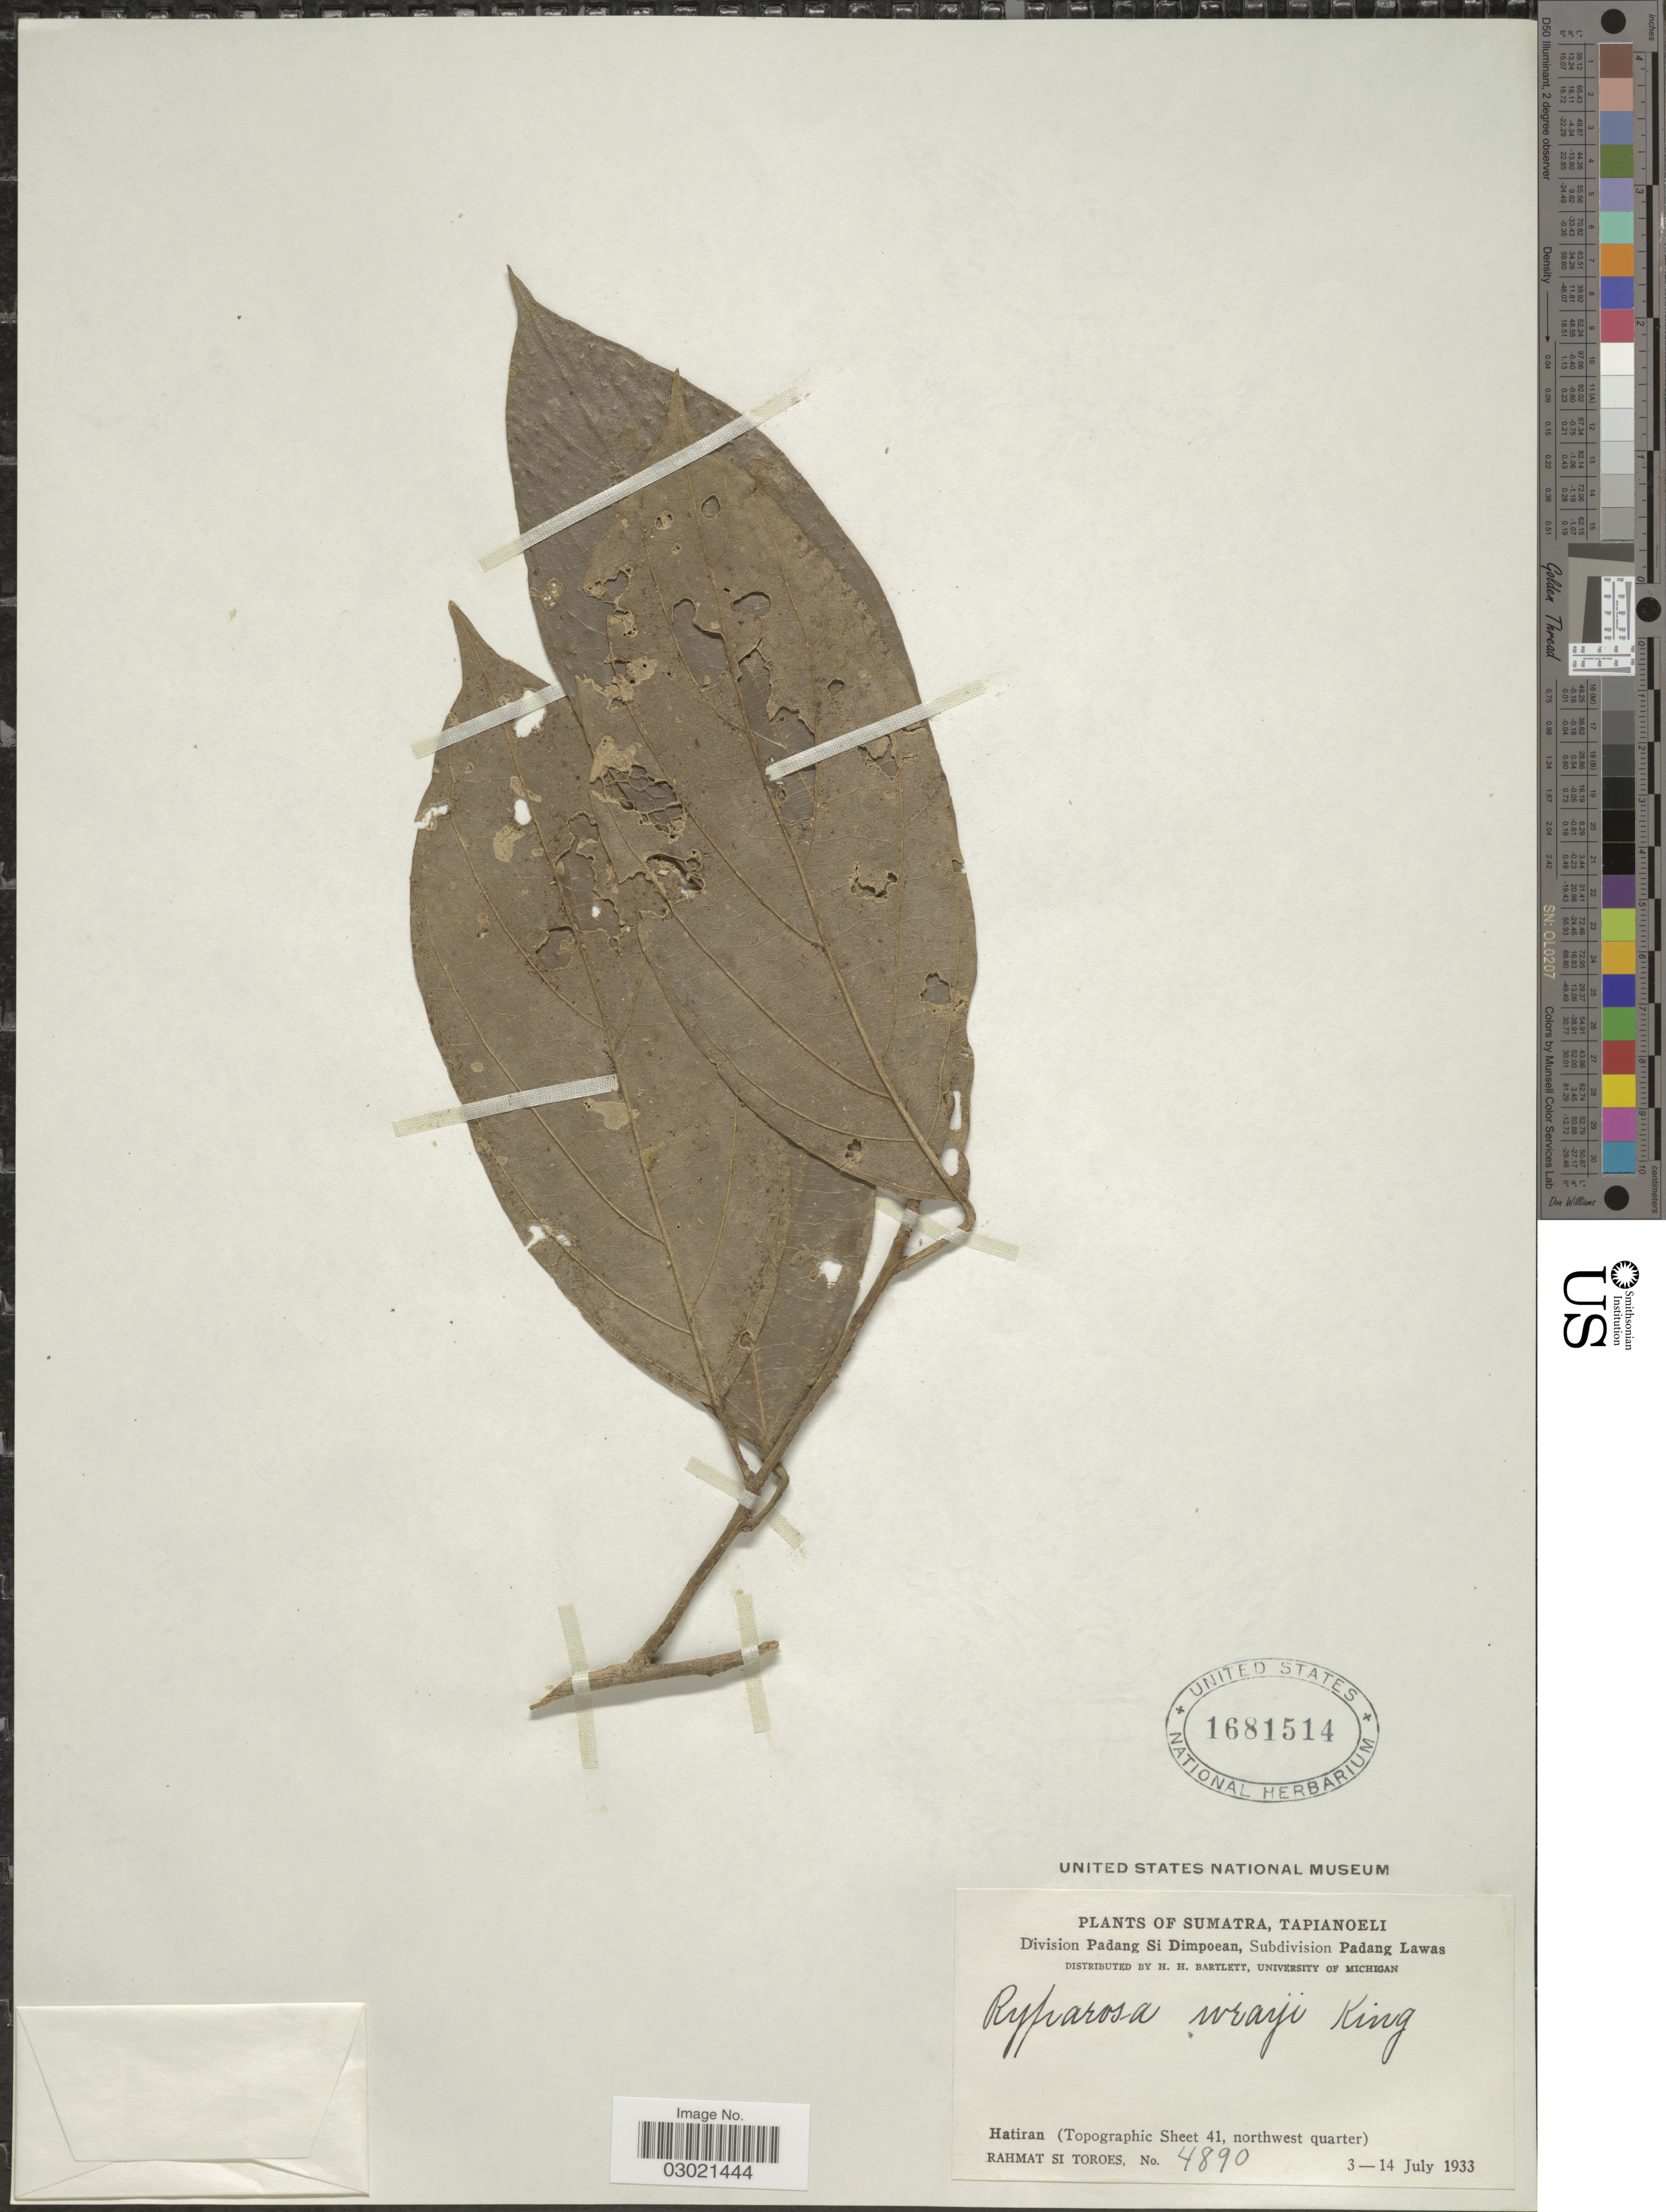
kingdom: Plantae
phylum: Tracheophyta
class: Magnoliopsida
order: Malpighiales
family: Achariaceae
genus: Ryparosa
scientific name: Ryparosa wrayi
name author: King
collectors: Rahmat Si Boeea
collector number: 4890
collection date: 1933-07-03/1933-07-14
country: Indonesia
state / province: Sumatra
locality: Tapianoeli. Division Padang Si Dimpoean, Subdivision Padang Lawas. Hatiran (Topographic Sheet 41, northwest quarter).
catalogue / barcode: US 1681514